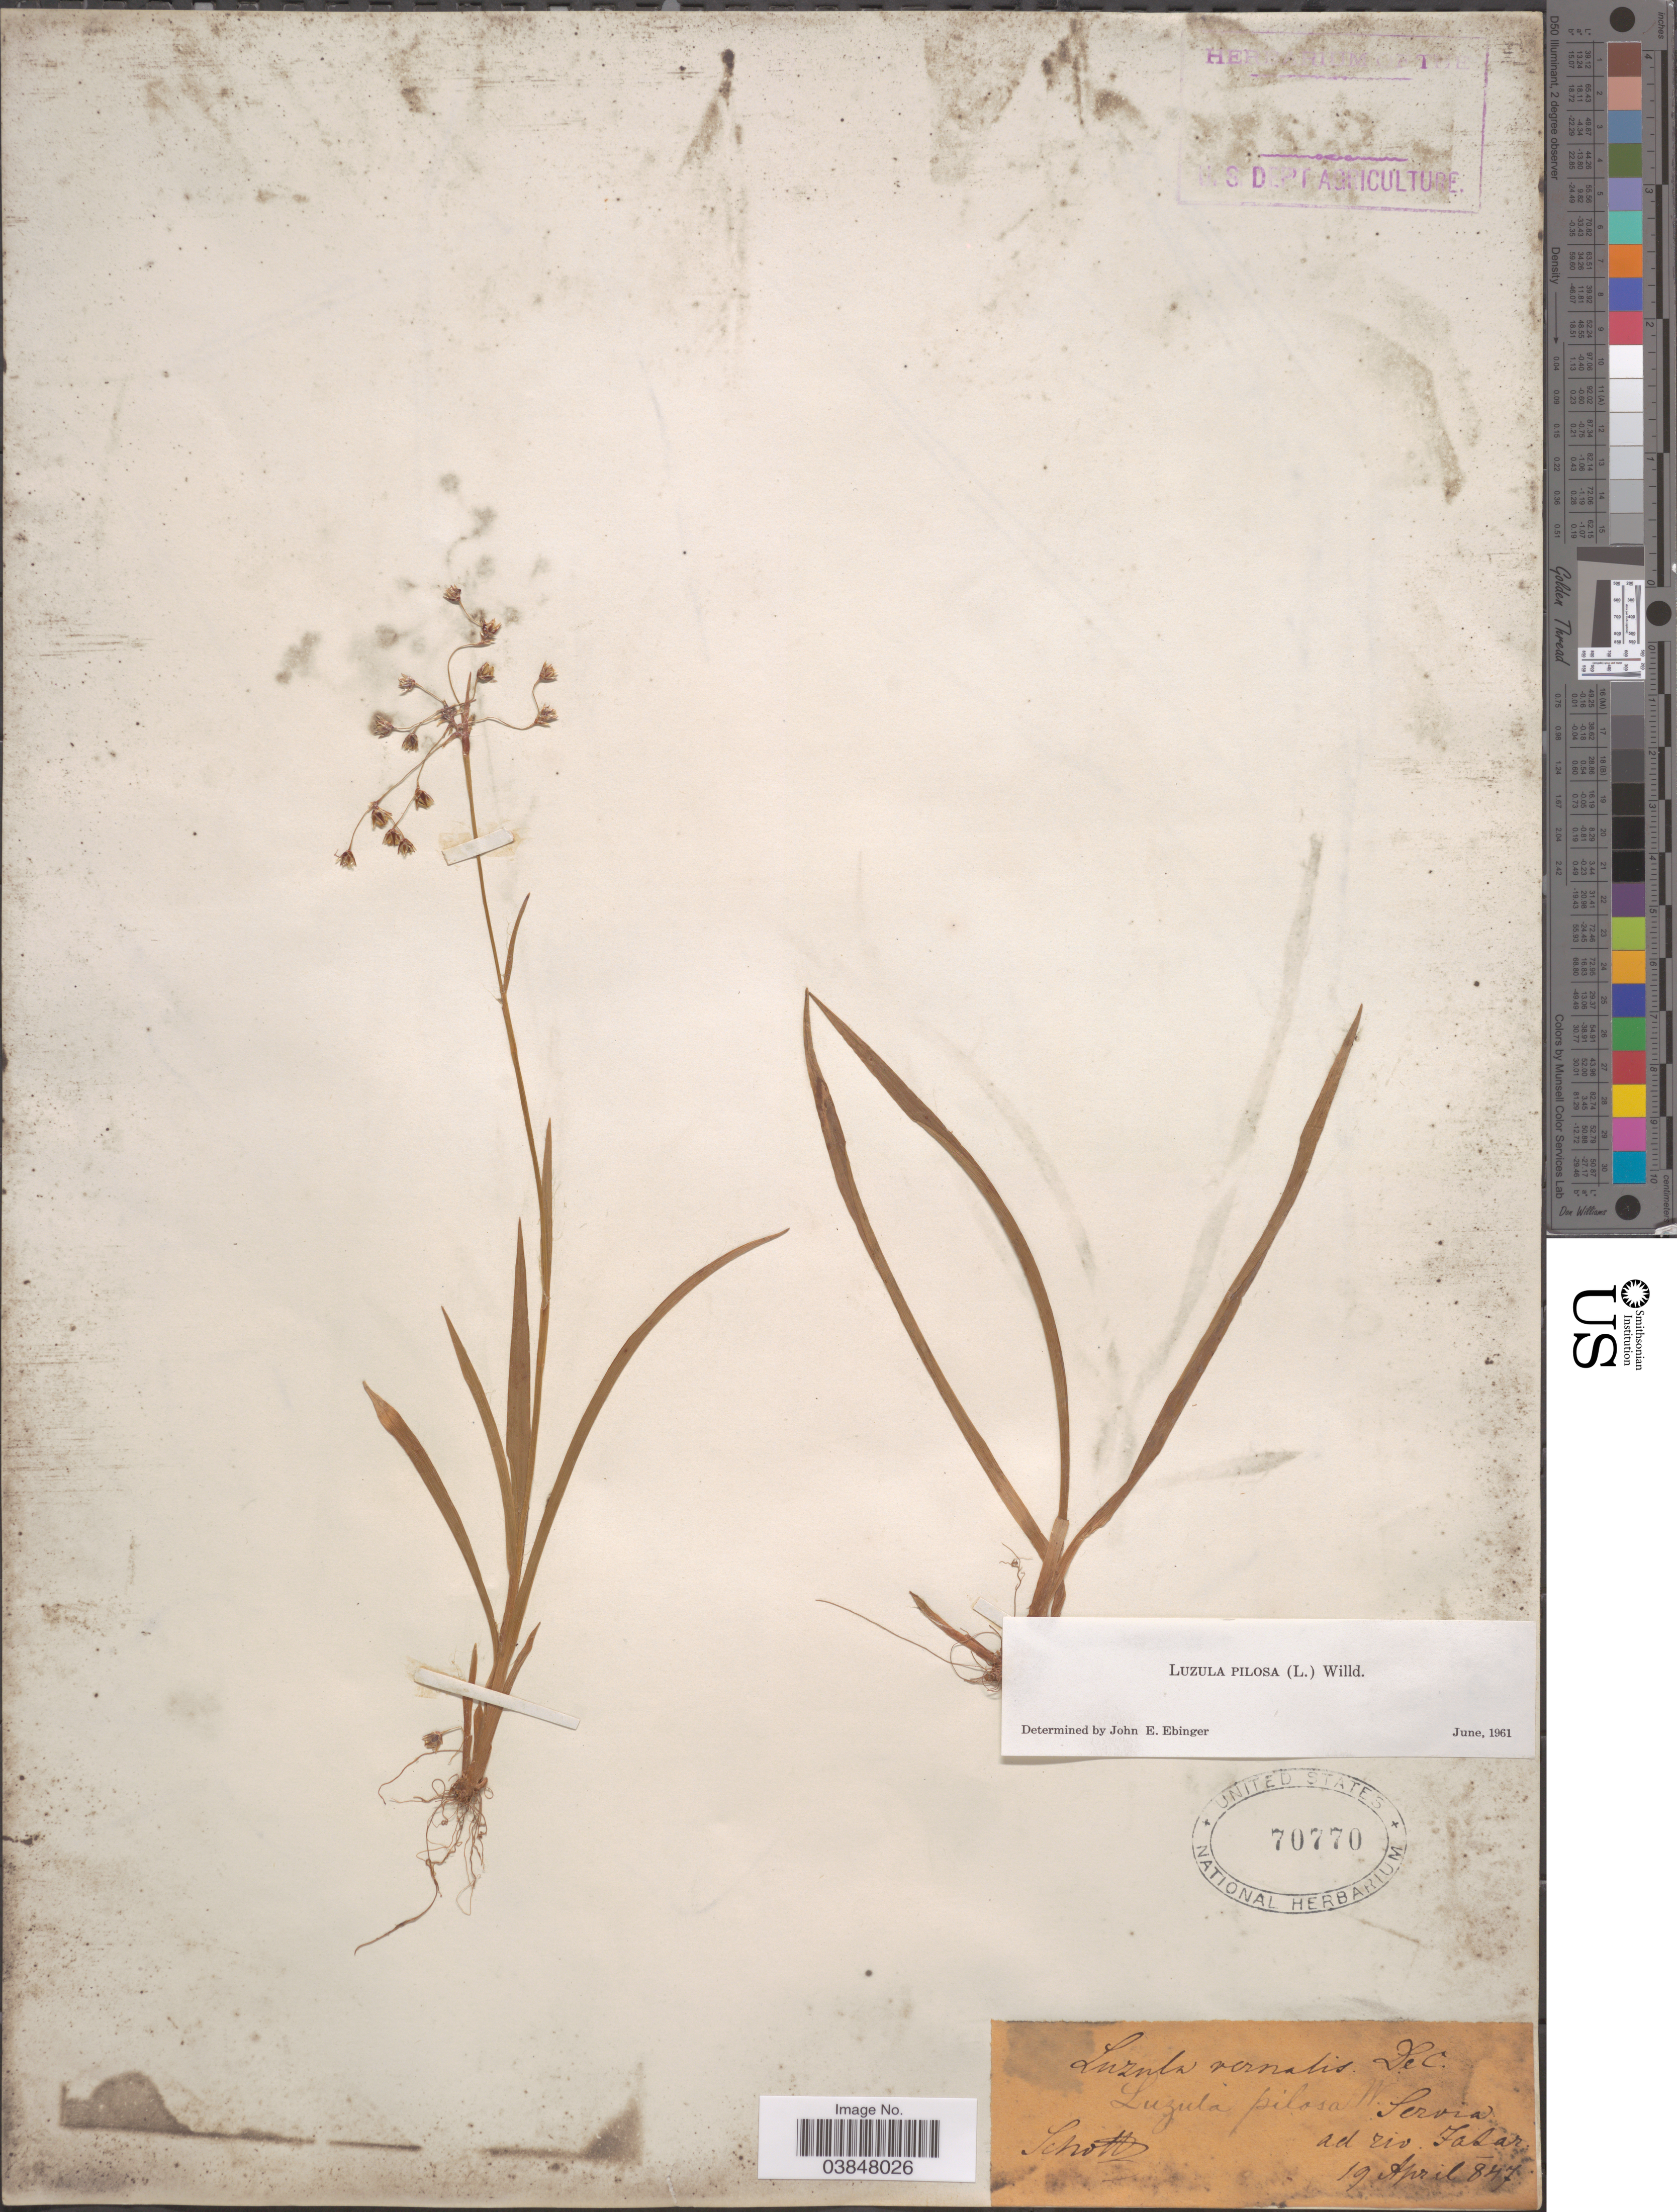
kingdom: Plantae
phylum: Tracheophyta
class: Liliopsida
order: Poales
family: Juncaceae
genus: Luzula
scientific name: Luzula pilosa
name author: (L.) Willd.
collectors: -. Schottz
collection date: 1847-04-19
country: Serbia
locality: Servia ad riv. Tatar [interpreted].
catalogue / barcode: US 70770